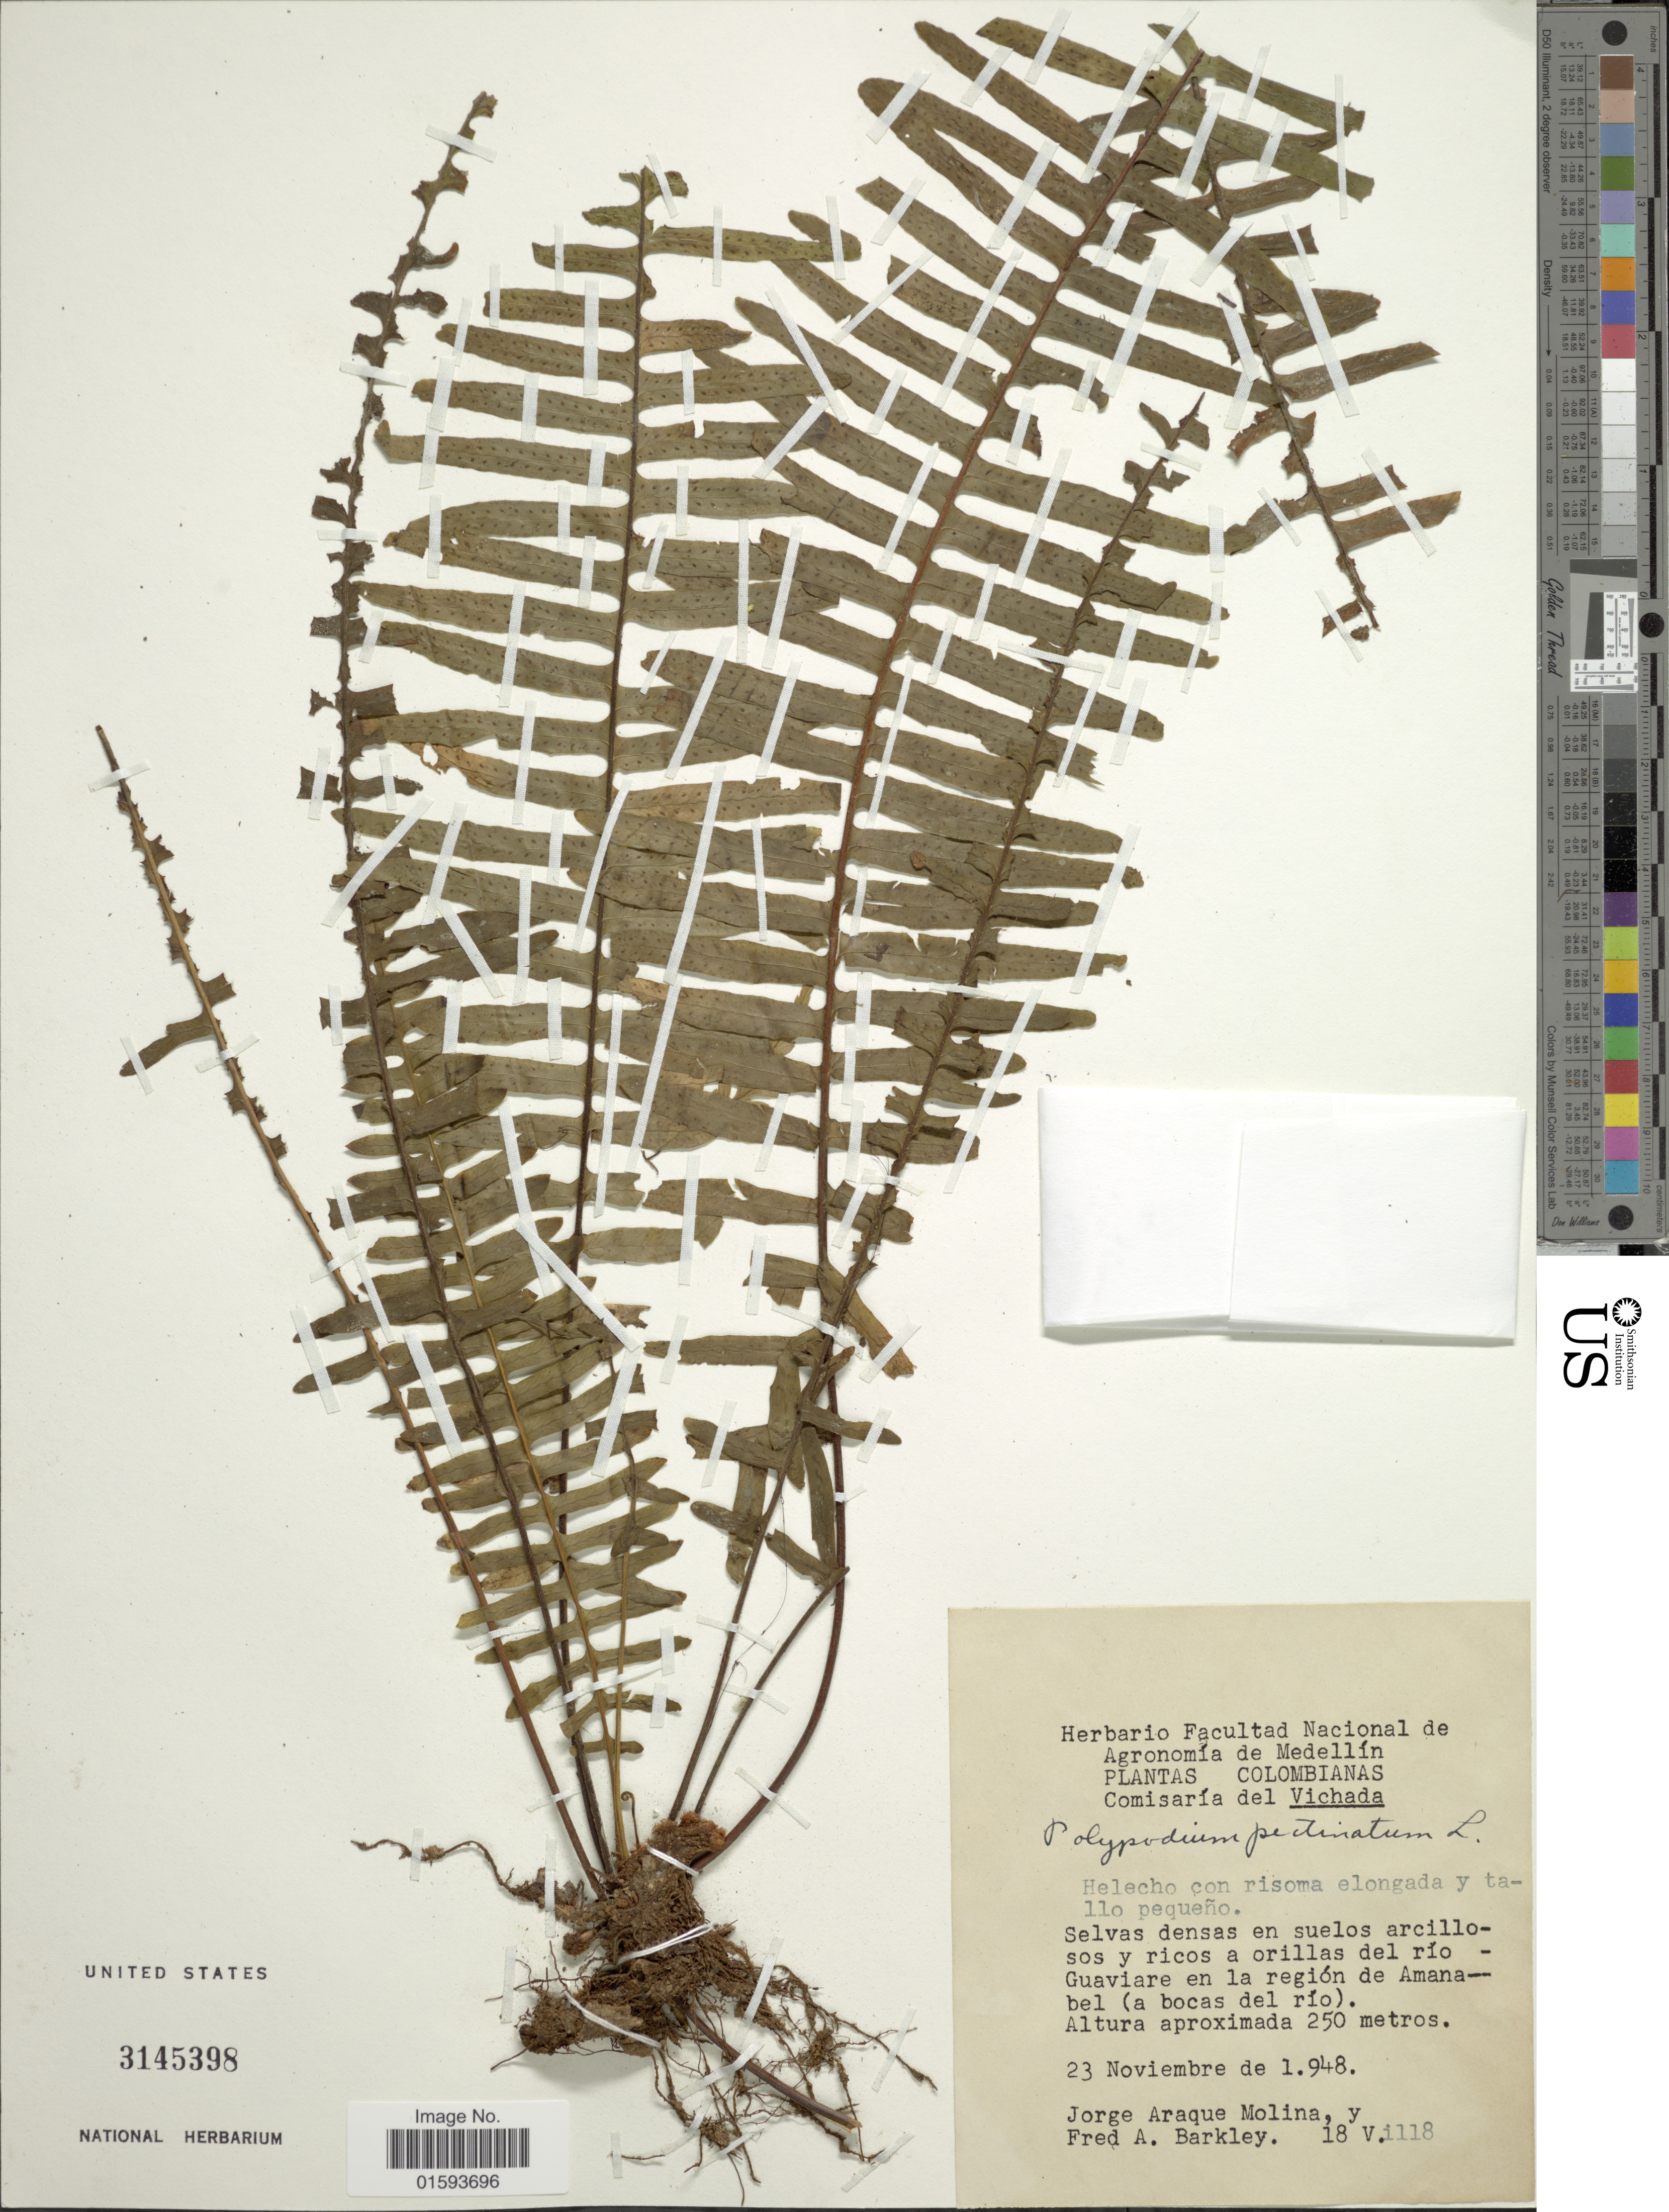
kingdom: Plantae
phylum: Tracheophyta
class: Polypodiopsida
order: Polypodiales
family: Polypodiaceae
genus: Pecluma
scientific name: Pecluma hygrometrica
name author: (Splitg.) M.G. Price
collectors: J. A. Molina & F. A. Barkley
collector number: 18v.i118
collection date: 1948-11-23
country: Colombia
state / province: Vichada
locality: Comisaria del Vichada, Selvas densas en suelos arcillosos y ricos a orillas del rio- Guaviare en la region de Amanabel ( a bocas del rio)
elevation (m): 250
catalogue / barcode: US 3145398